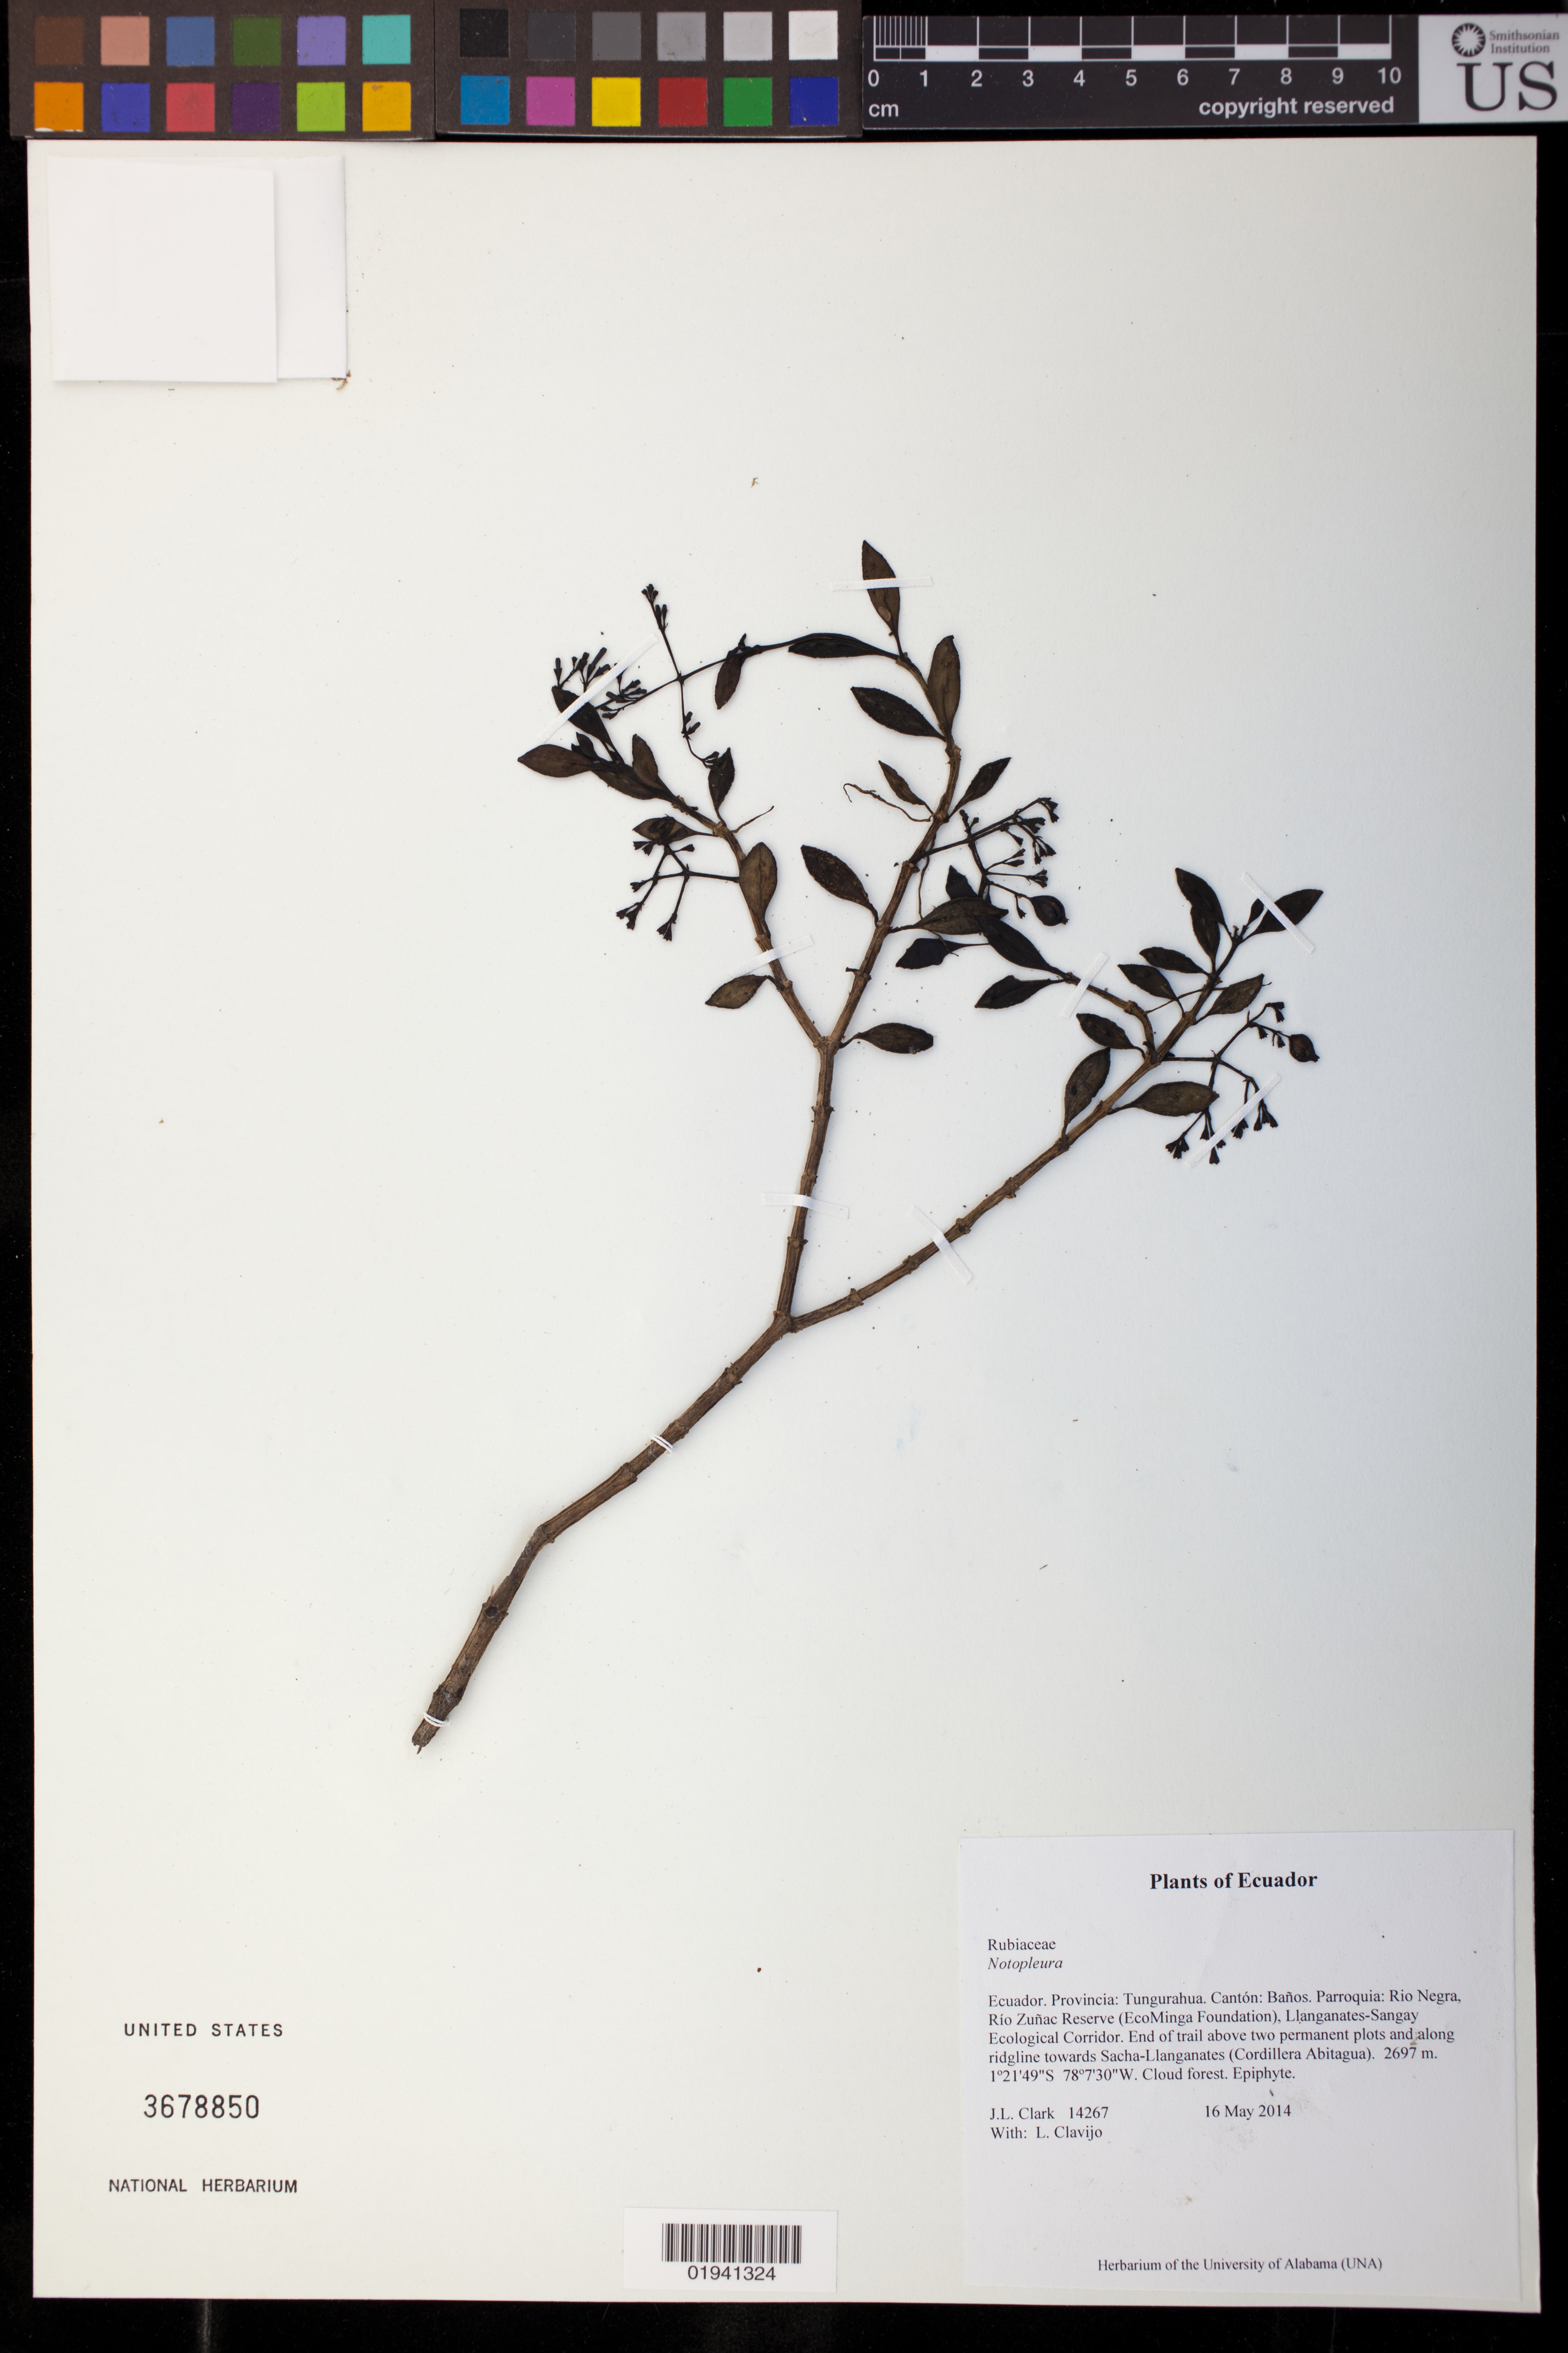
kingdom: Plantae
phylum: Tracheophyta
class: Magnoliopsida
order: Gentianales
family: Rubiaceae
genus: Notopleura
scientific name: Notopleura sp.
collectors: J. L. Clark & L. Clavijo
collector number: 14267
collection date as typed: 16 May 2014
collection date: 2014-05-16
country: Ecuador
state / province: Tungurahua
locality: Canton: Banos. Parroquia: Rio Negra, Rio Zunac Reserve (EcoMinga Foundation), Llanganates-Sangay Ecological Corridor. End of trail above two permanent plots and along ridgeline towards Sacha-Llanganates (Cordillera Abitagua).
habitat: Cloud forest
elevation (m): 2697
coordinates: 1 21 49 S, 78 7 30 W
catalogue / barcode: US 3678850